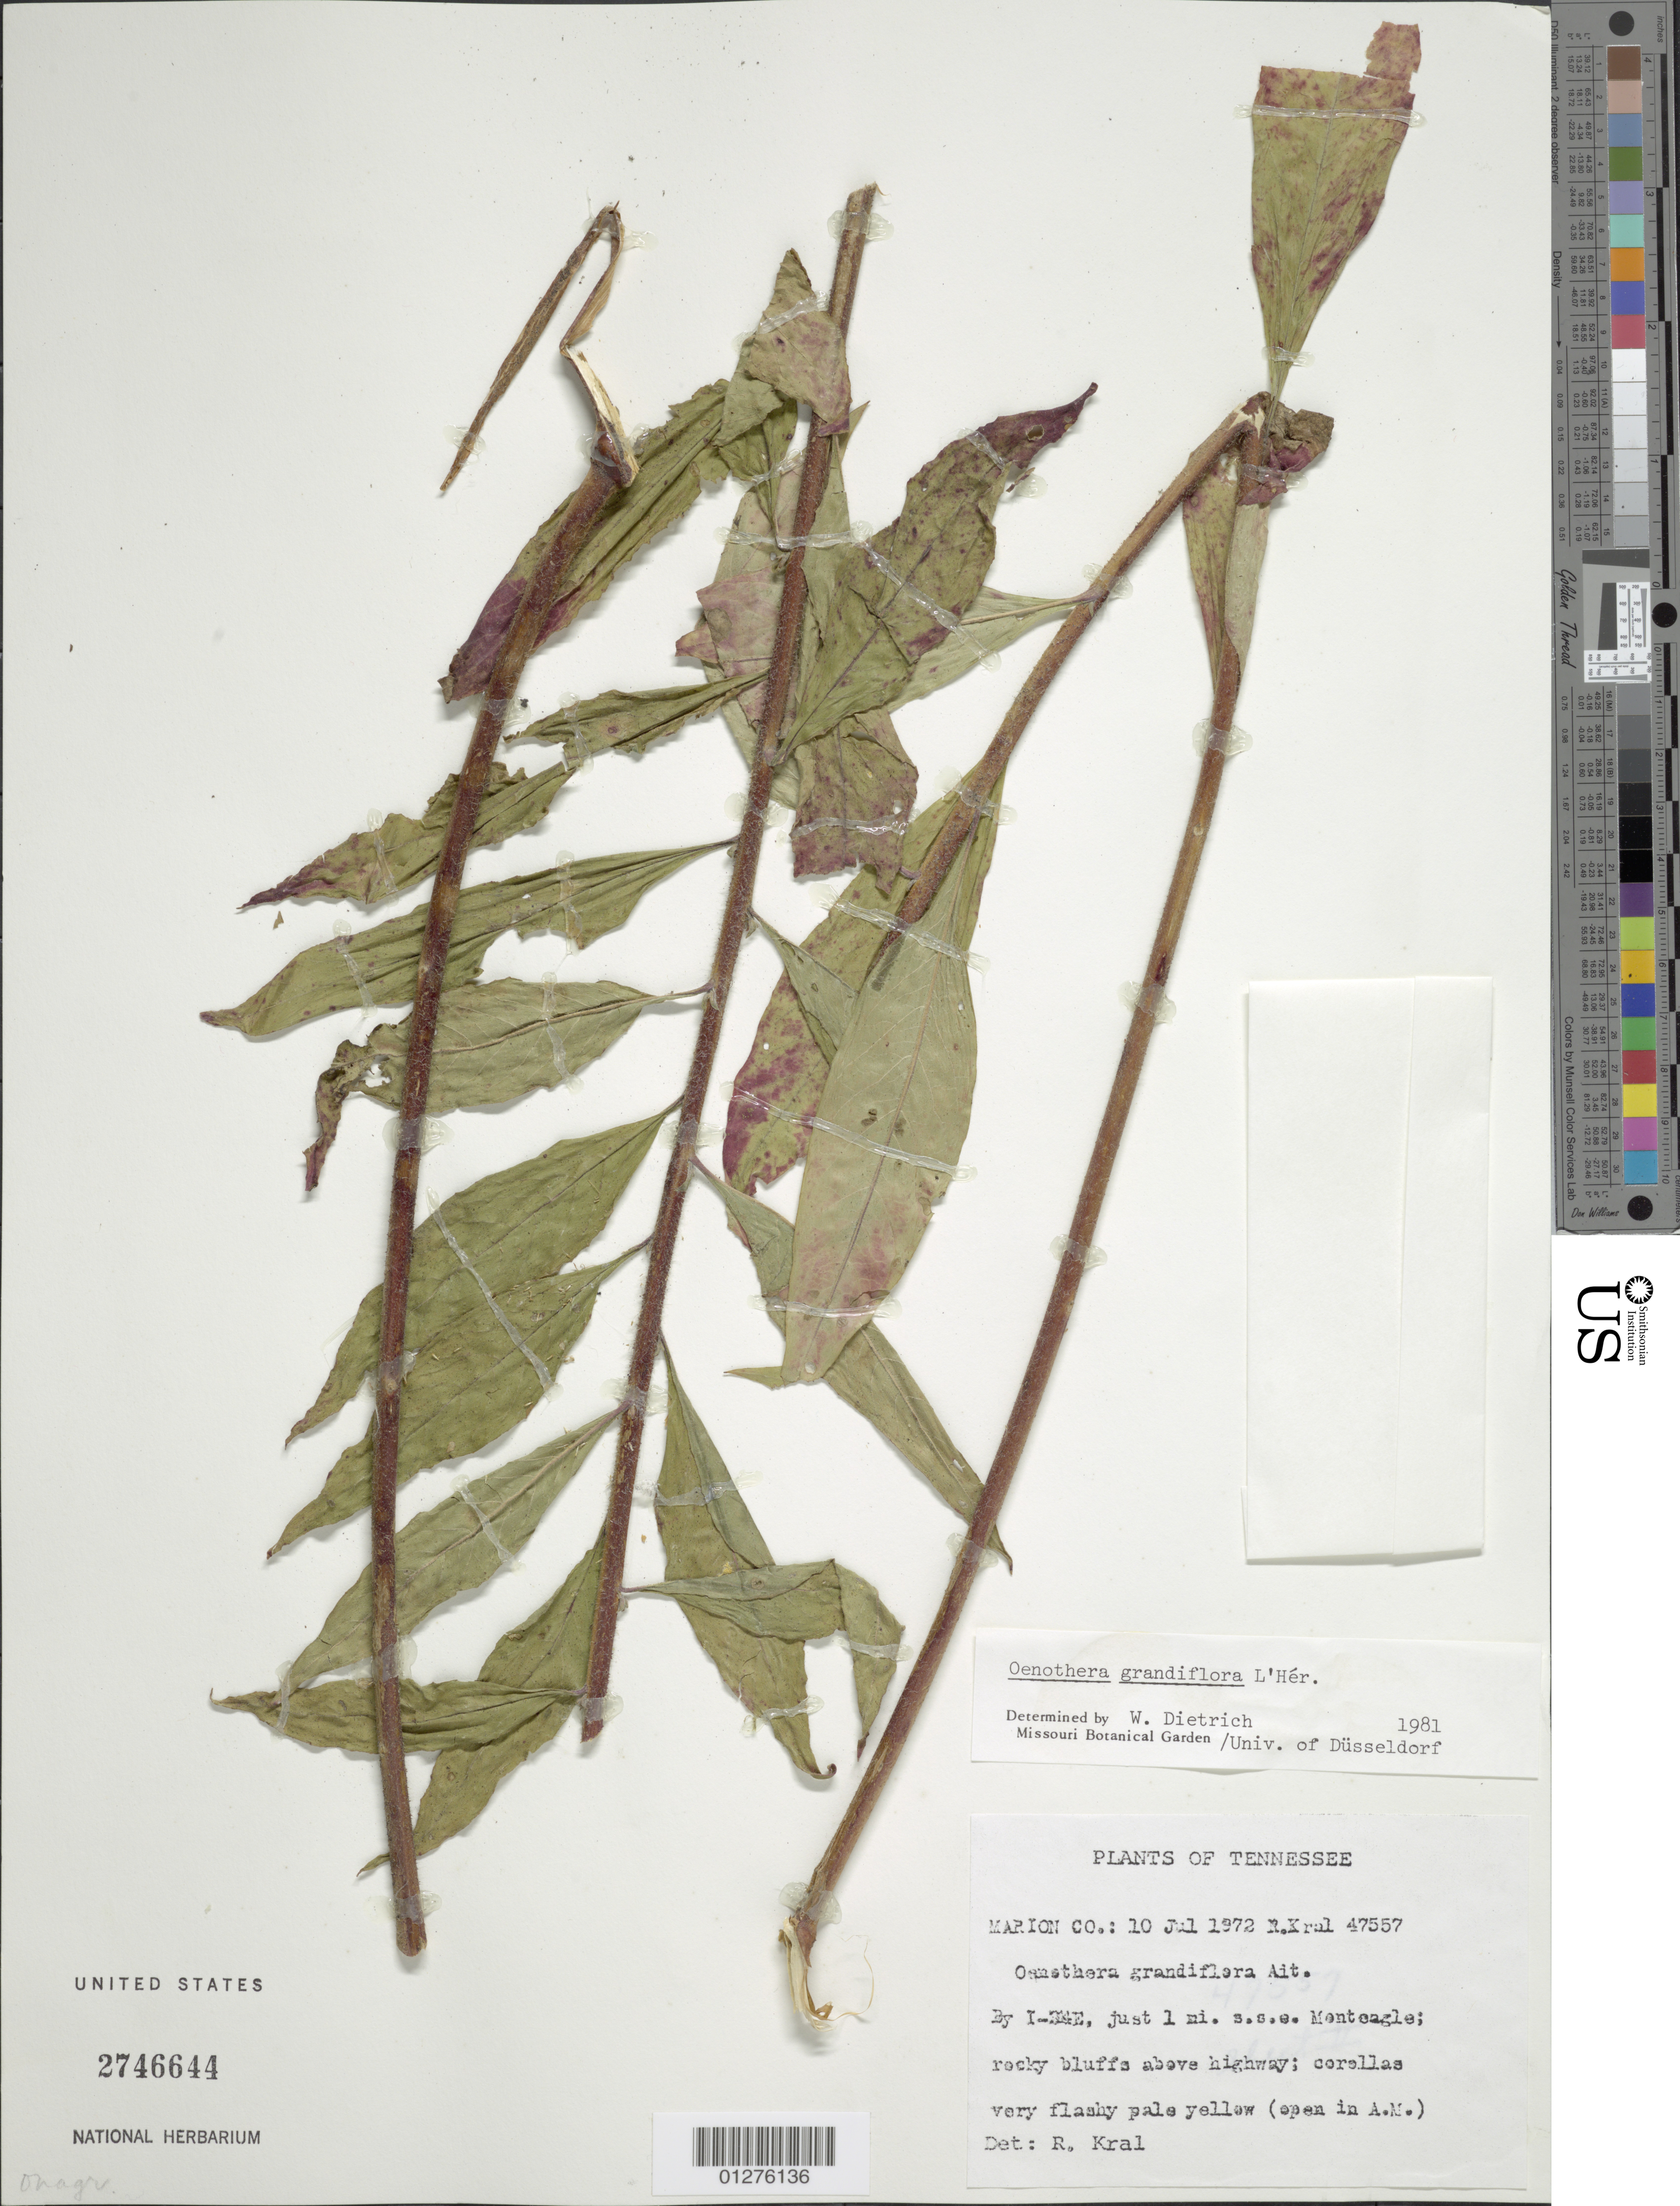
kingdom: Plantae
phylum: Tracheophyta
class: Magnoliopsida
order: Myrtales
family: Onagraceae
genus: Oenothera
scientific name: Oenothera grandiflora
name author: L'Hér.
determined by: Dietrich, W.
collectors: R. Kral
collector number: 47557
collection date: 1972-07-10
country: United States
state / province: Tennessee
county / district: Marion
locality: Just 1 mi. s.s.e. Monteagle.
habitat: Rocky bluffs above hoghway.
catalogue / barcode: US 2746644